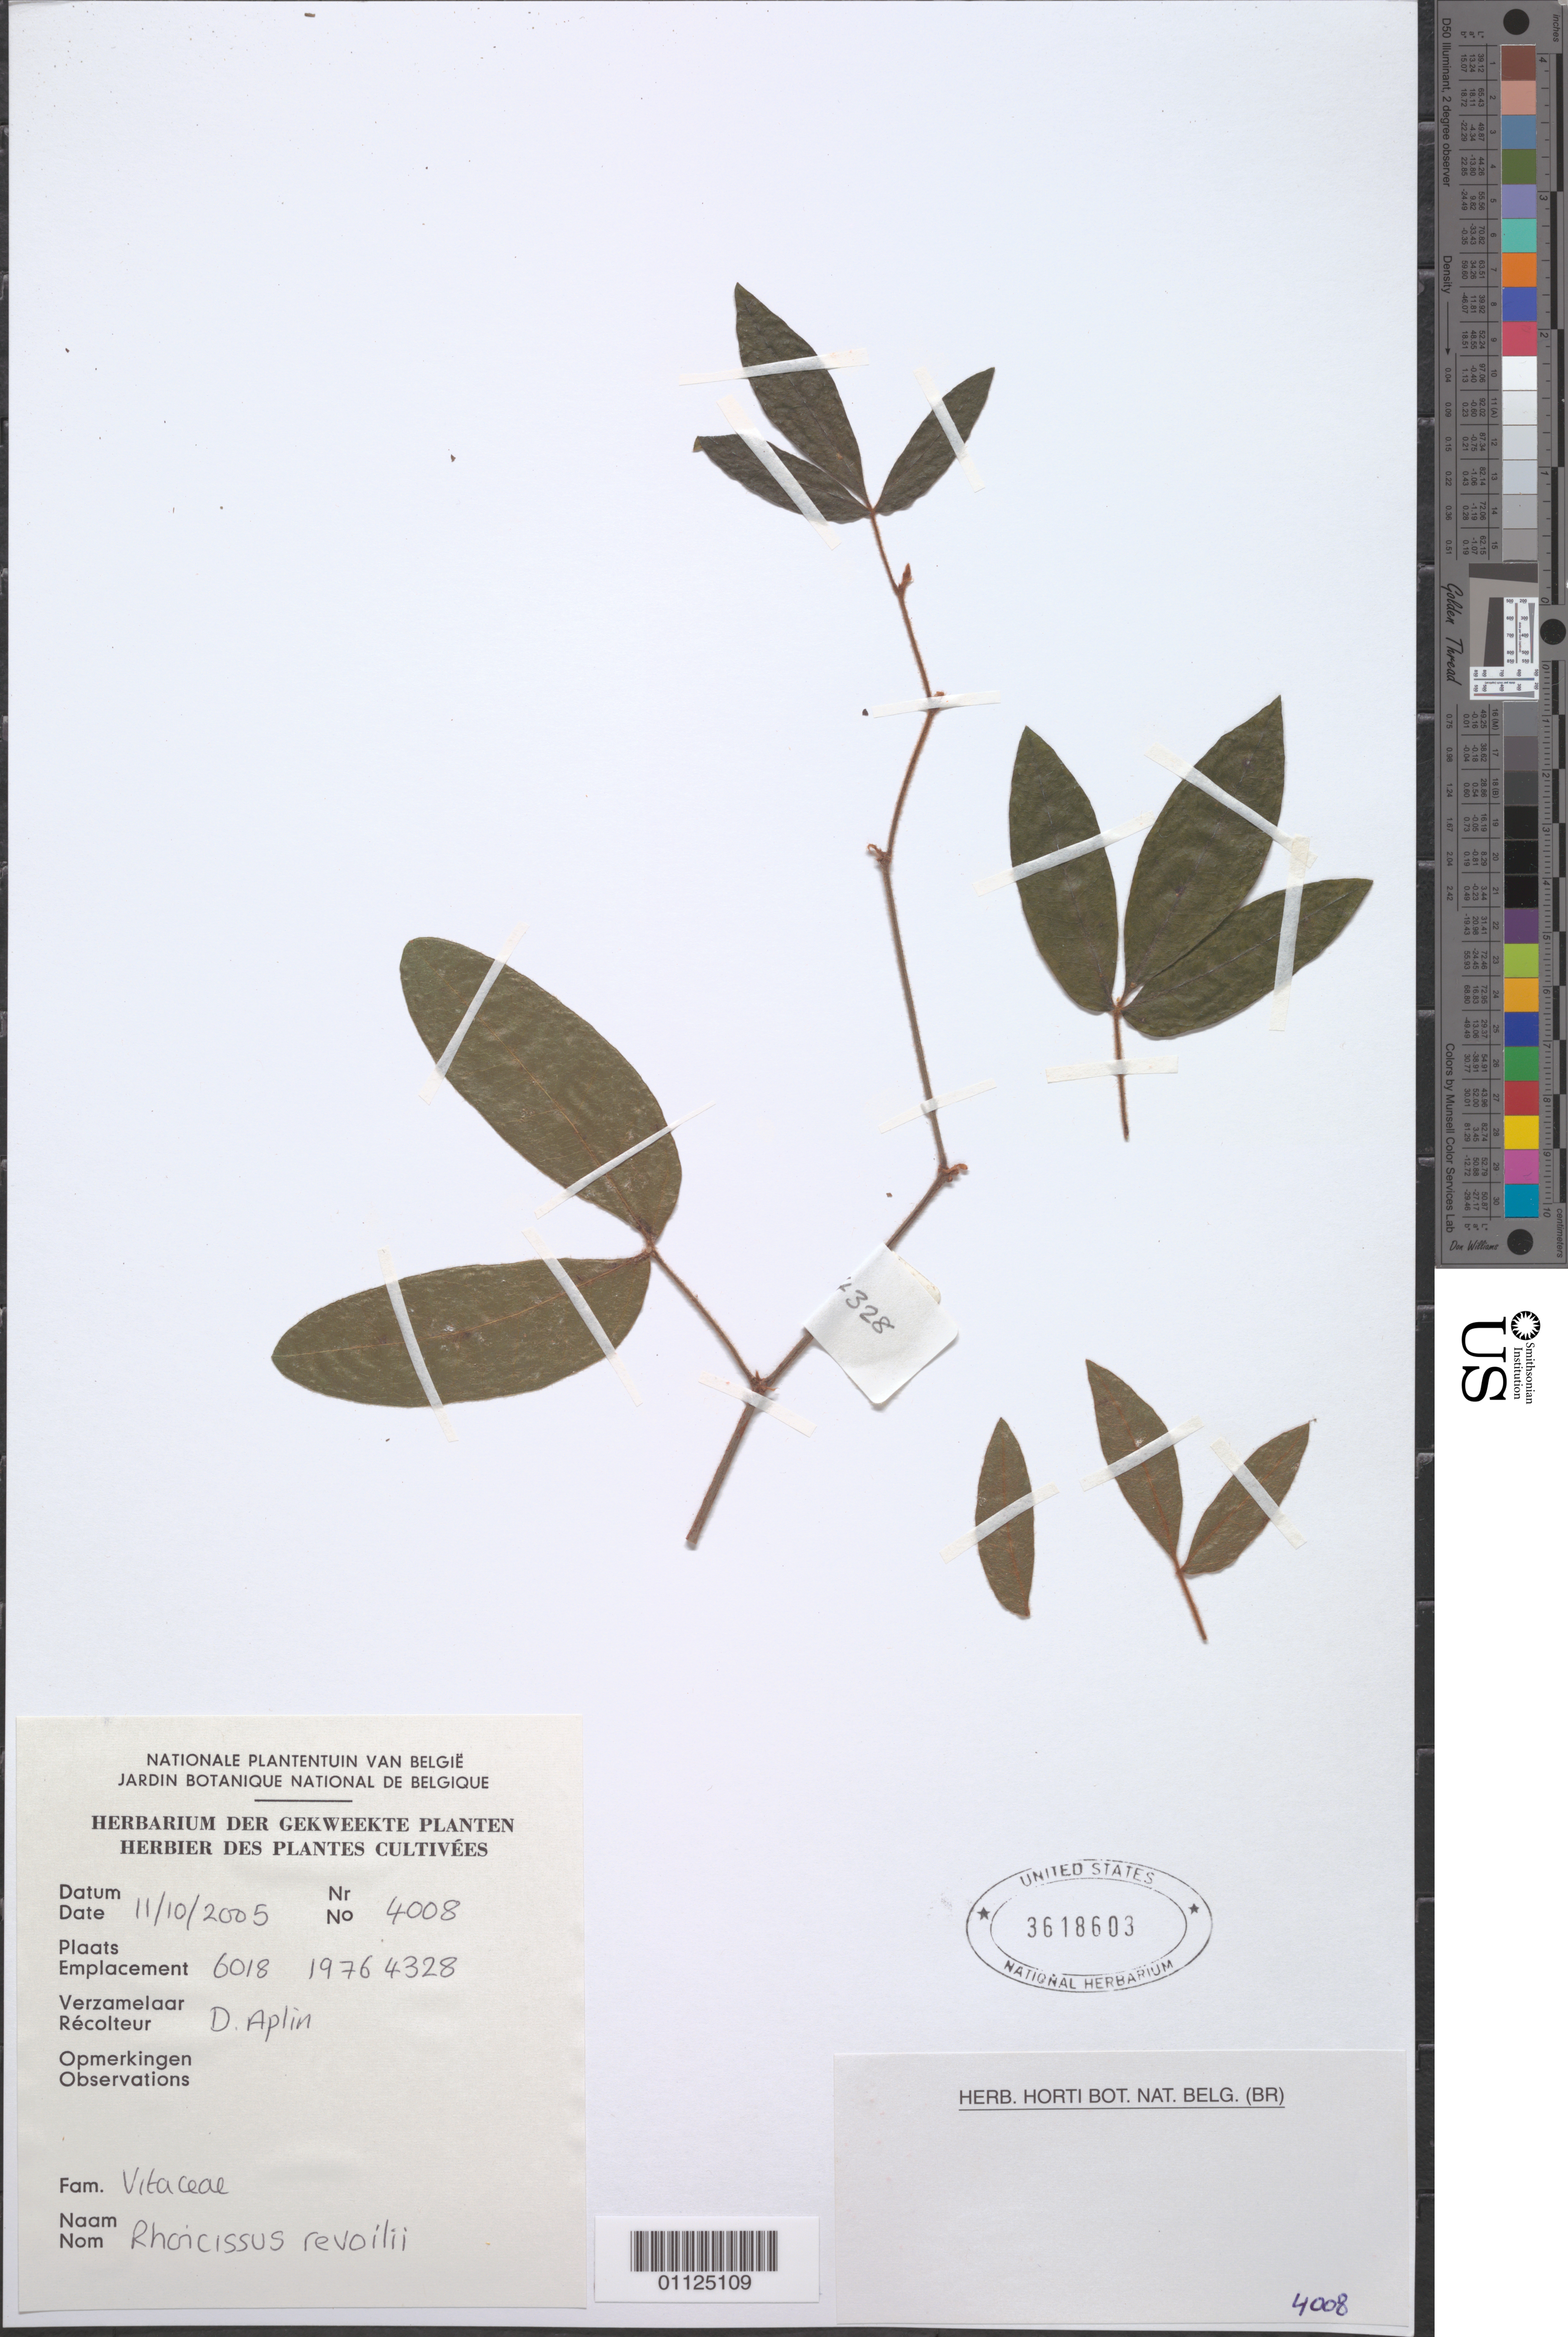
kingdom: Plantae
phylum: Tracheophyta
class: Magnoliopsida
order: Vitales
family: Vitaceae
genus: Rhoicissus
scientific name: Rhoicissus revoilii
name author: Planch.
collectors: Jardin Botanique National de Belgique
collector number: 4008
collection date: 2005-10-11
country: Belgium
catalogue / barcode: US 3618603